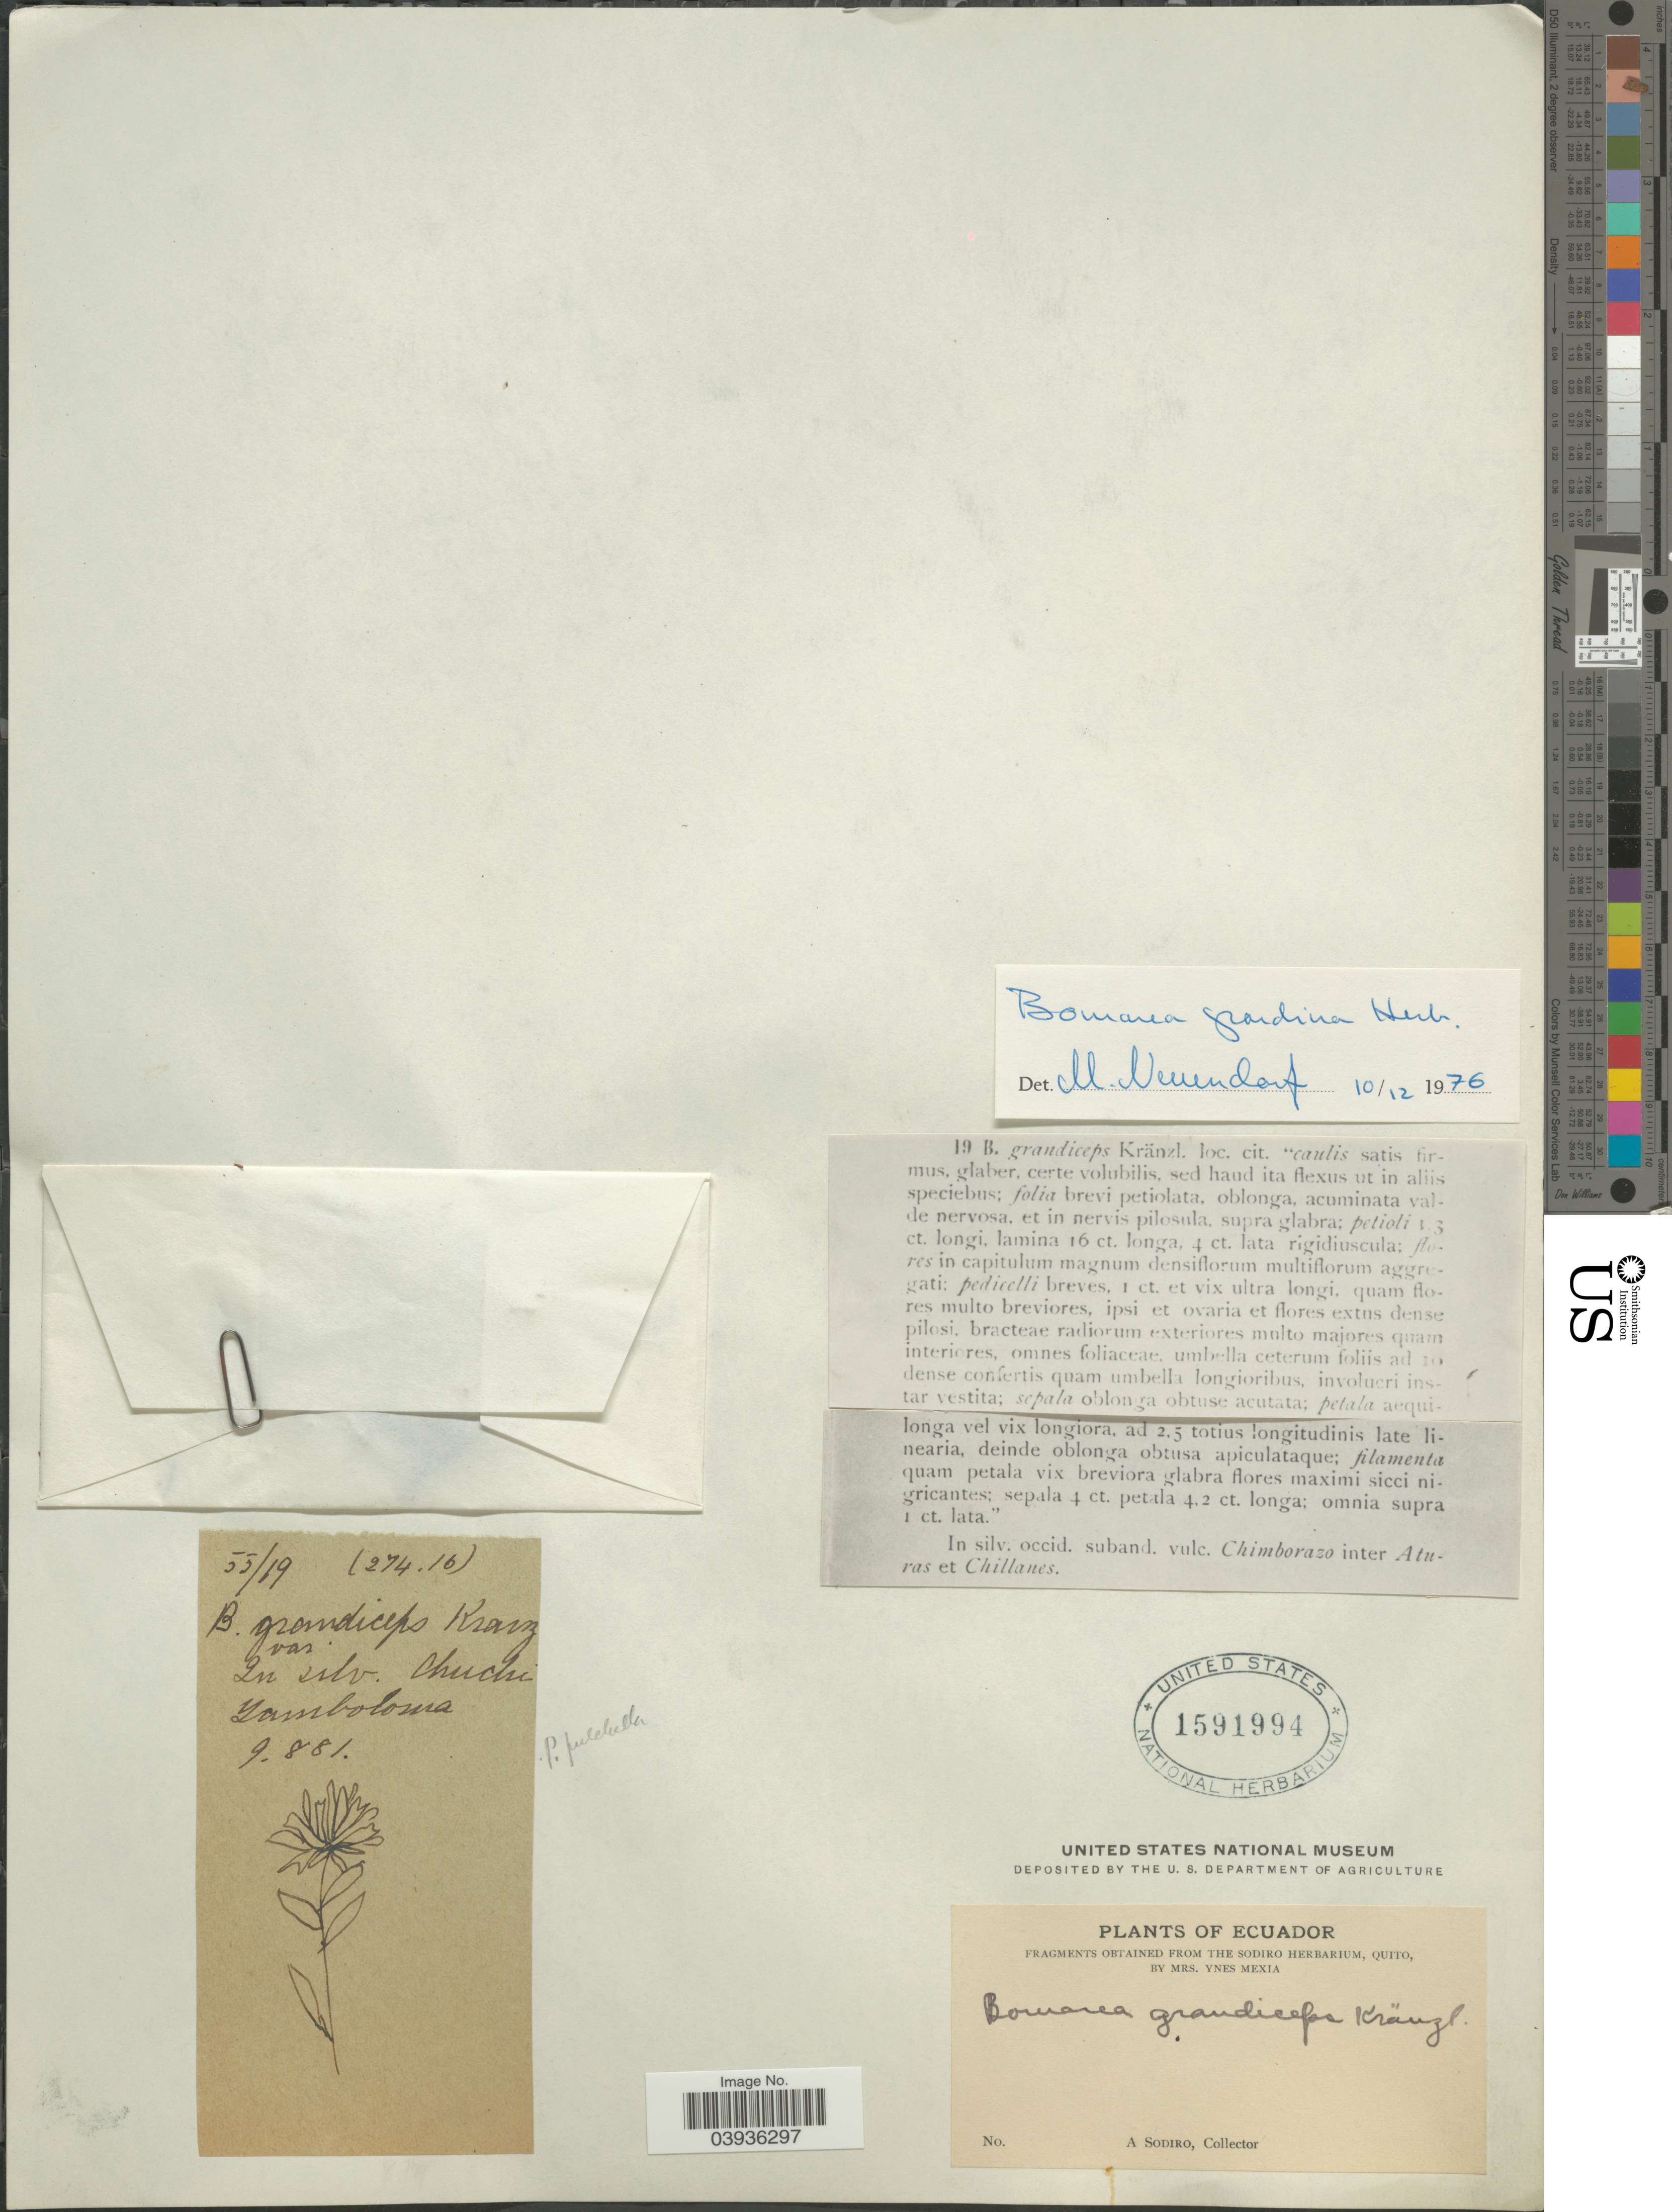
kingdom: Plantae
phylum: Tracheophyta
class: Liliopsida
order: Liliales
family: Alstroemeriaceae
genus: Bomarea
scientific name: Bomarea pardina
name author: Herb.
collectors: A. Sodiro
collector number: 55/19B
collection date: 1881-09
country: Ecuador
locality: In silv. Chuchi Zamboloma.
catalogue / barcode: US 1591994